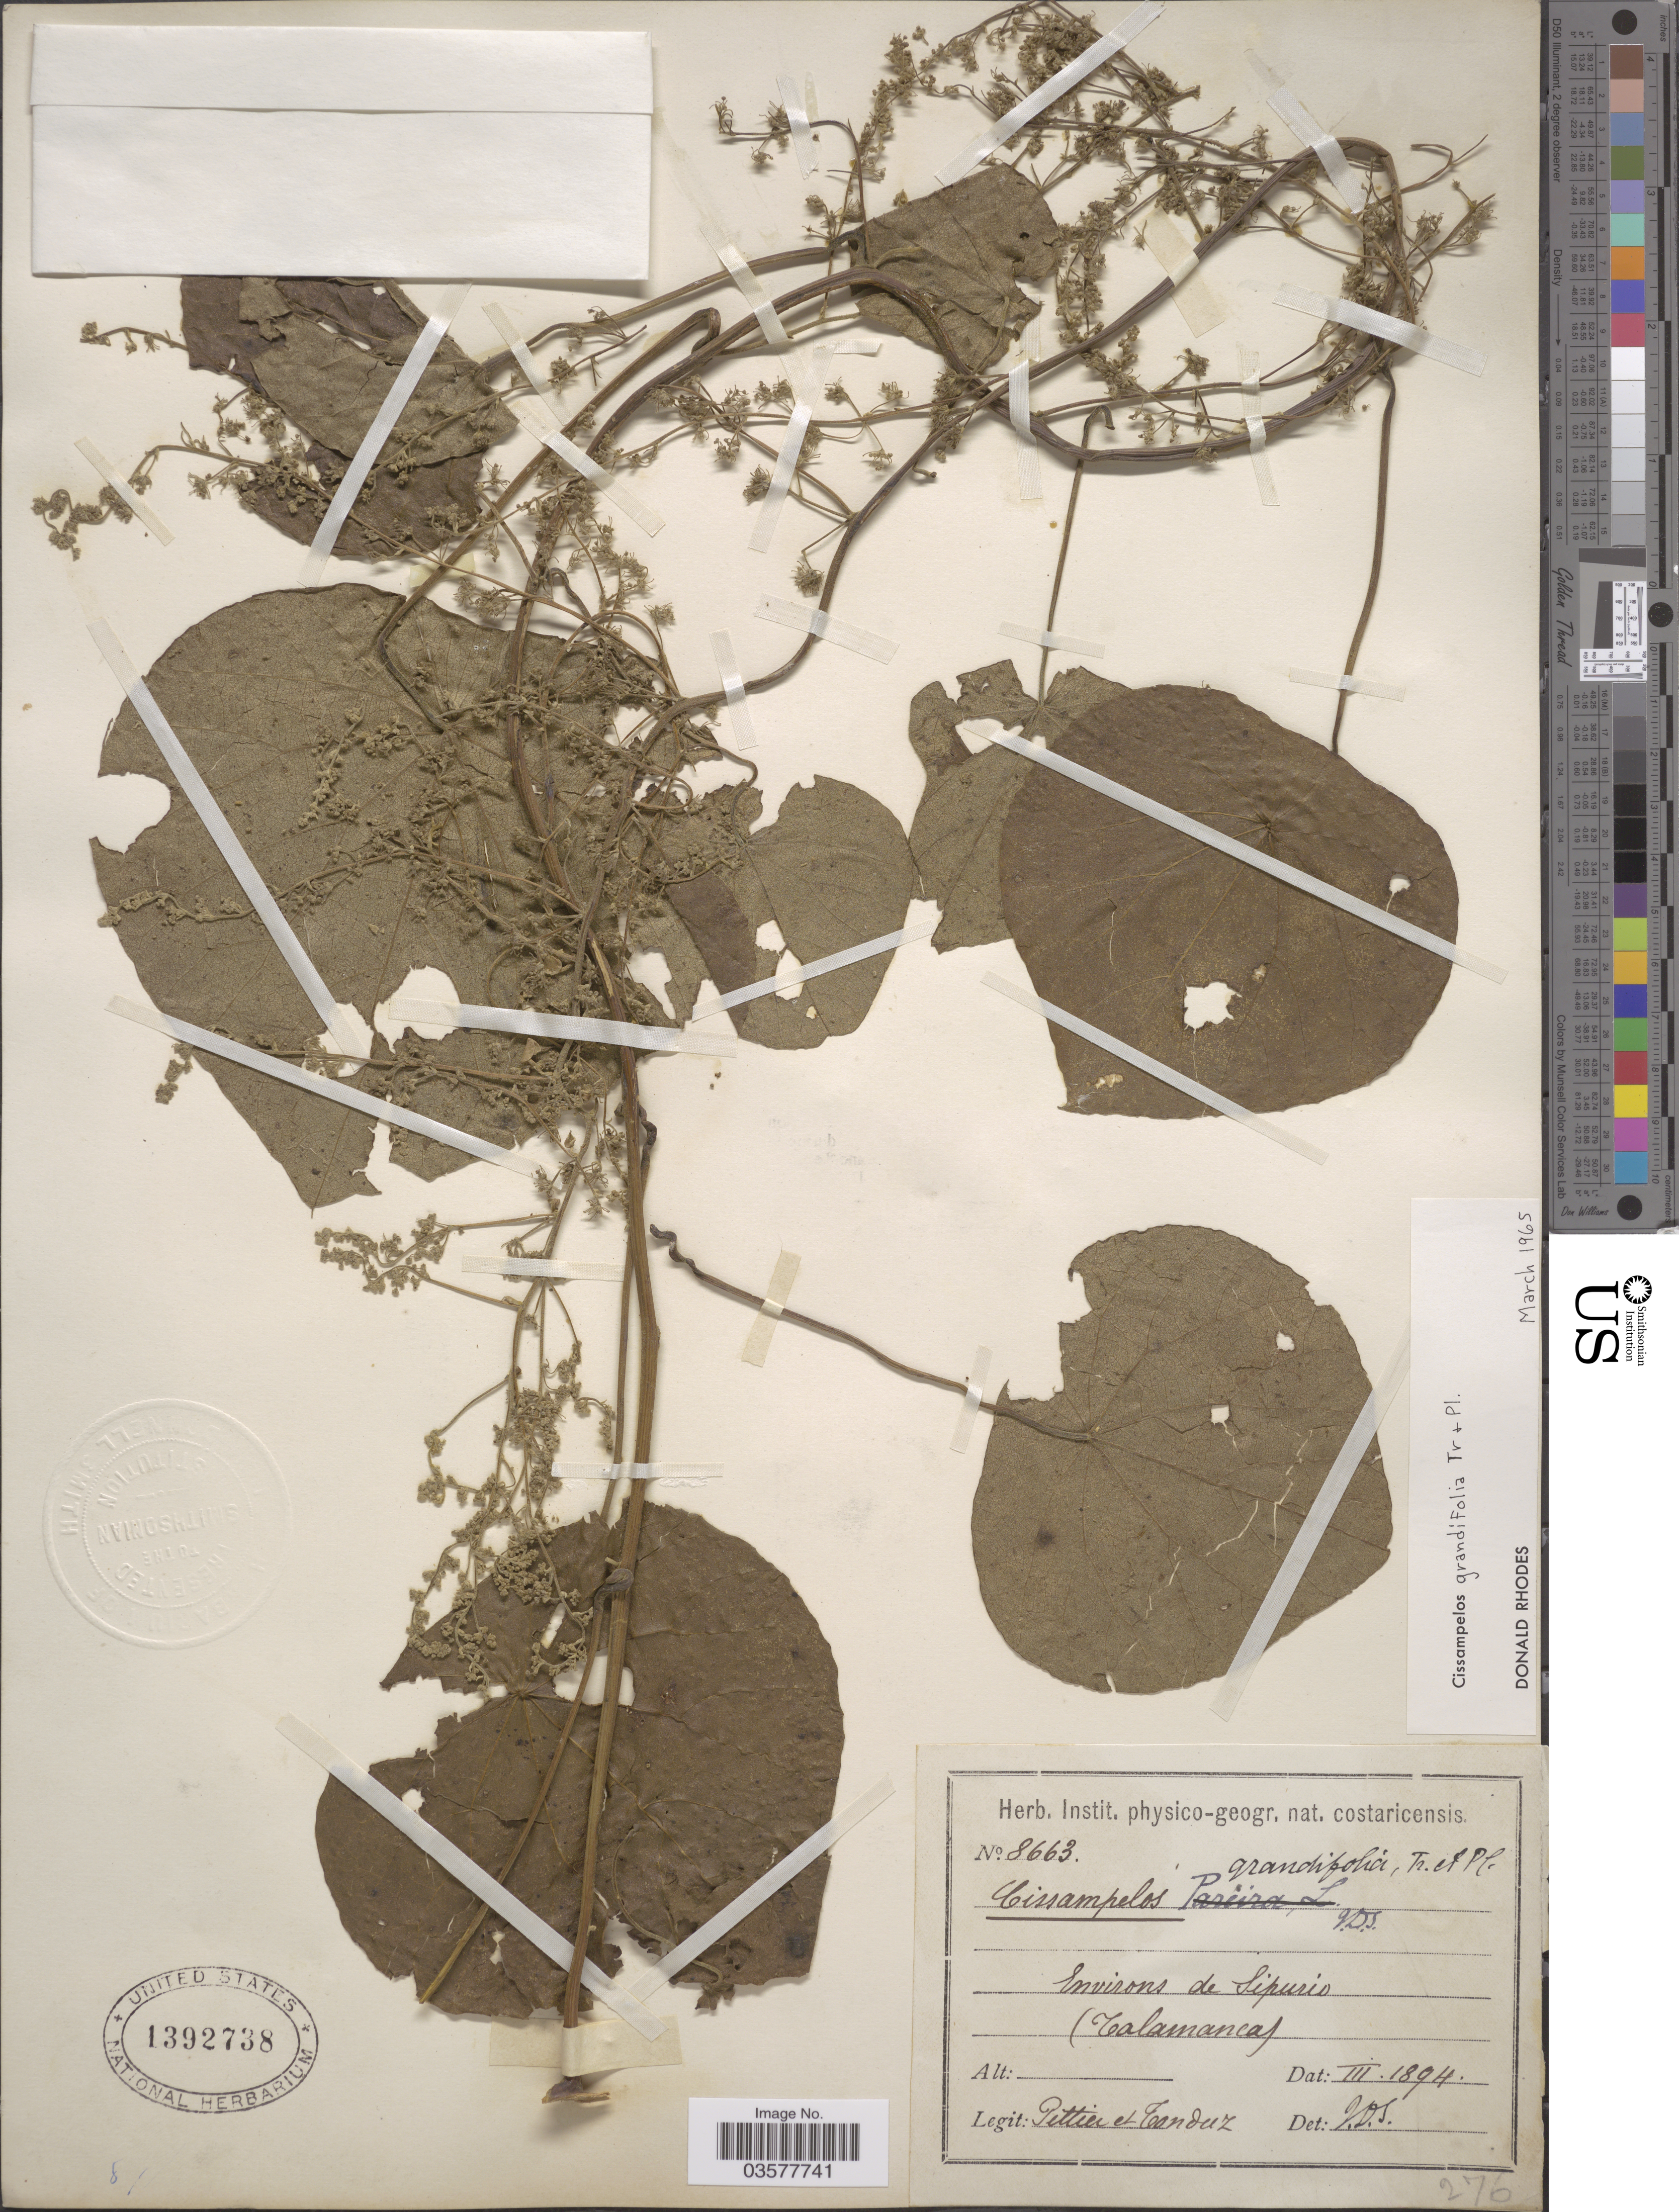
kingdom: Plantae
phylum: Tracheophyta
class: Magnoliopsida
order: Ranunculales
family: Menispermaceae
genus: Cissampelos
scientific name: Cissampelos grandifolia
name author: Triana & Planch.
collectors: Pittier, -- & Tonduz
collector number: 8663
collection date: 1894-03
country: Costa Rica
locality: Environs de Sipurio (Talamanca).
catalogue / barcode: US 1392738